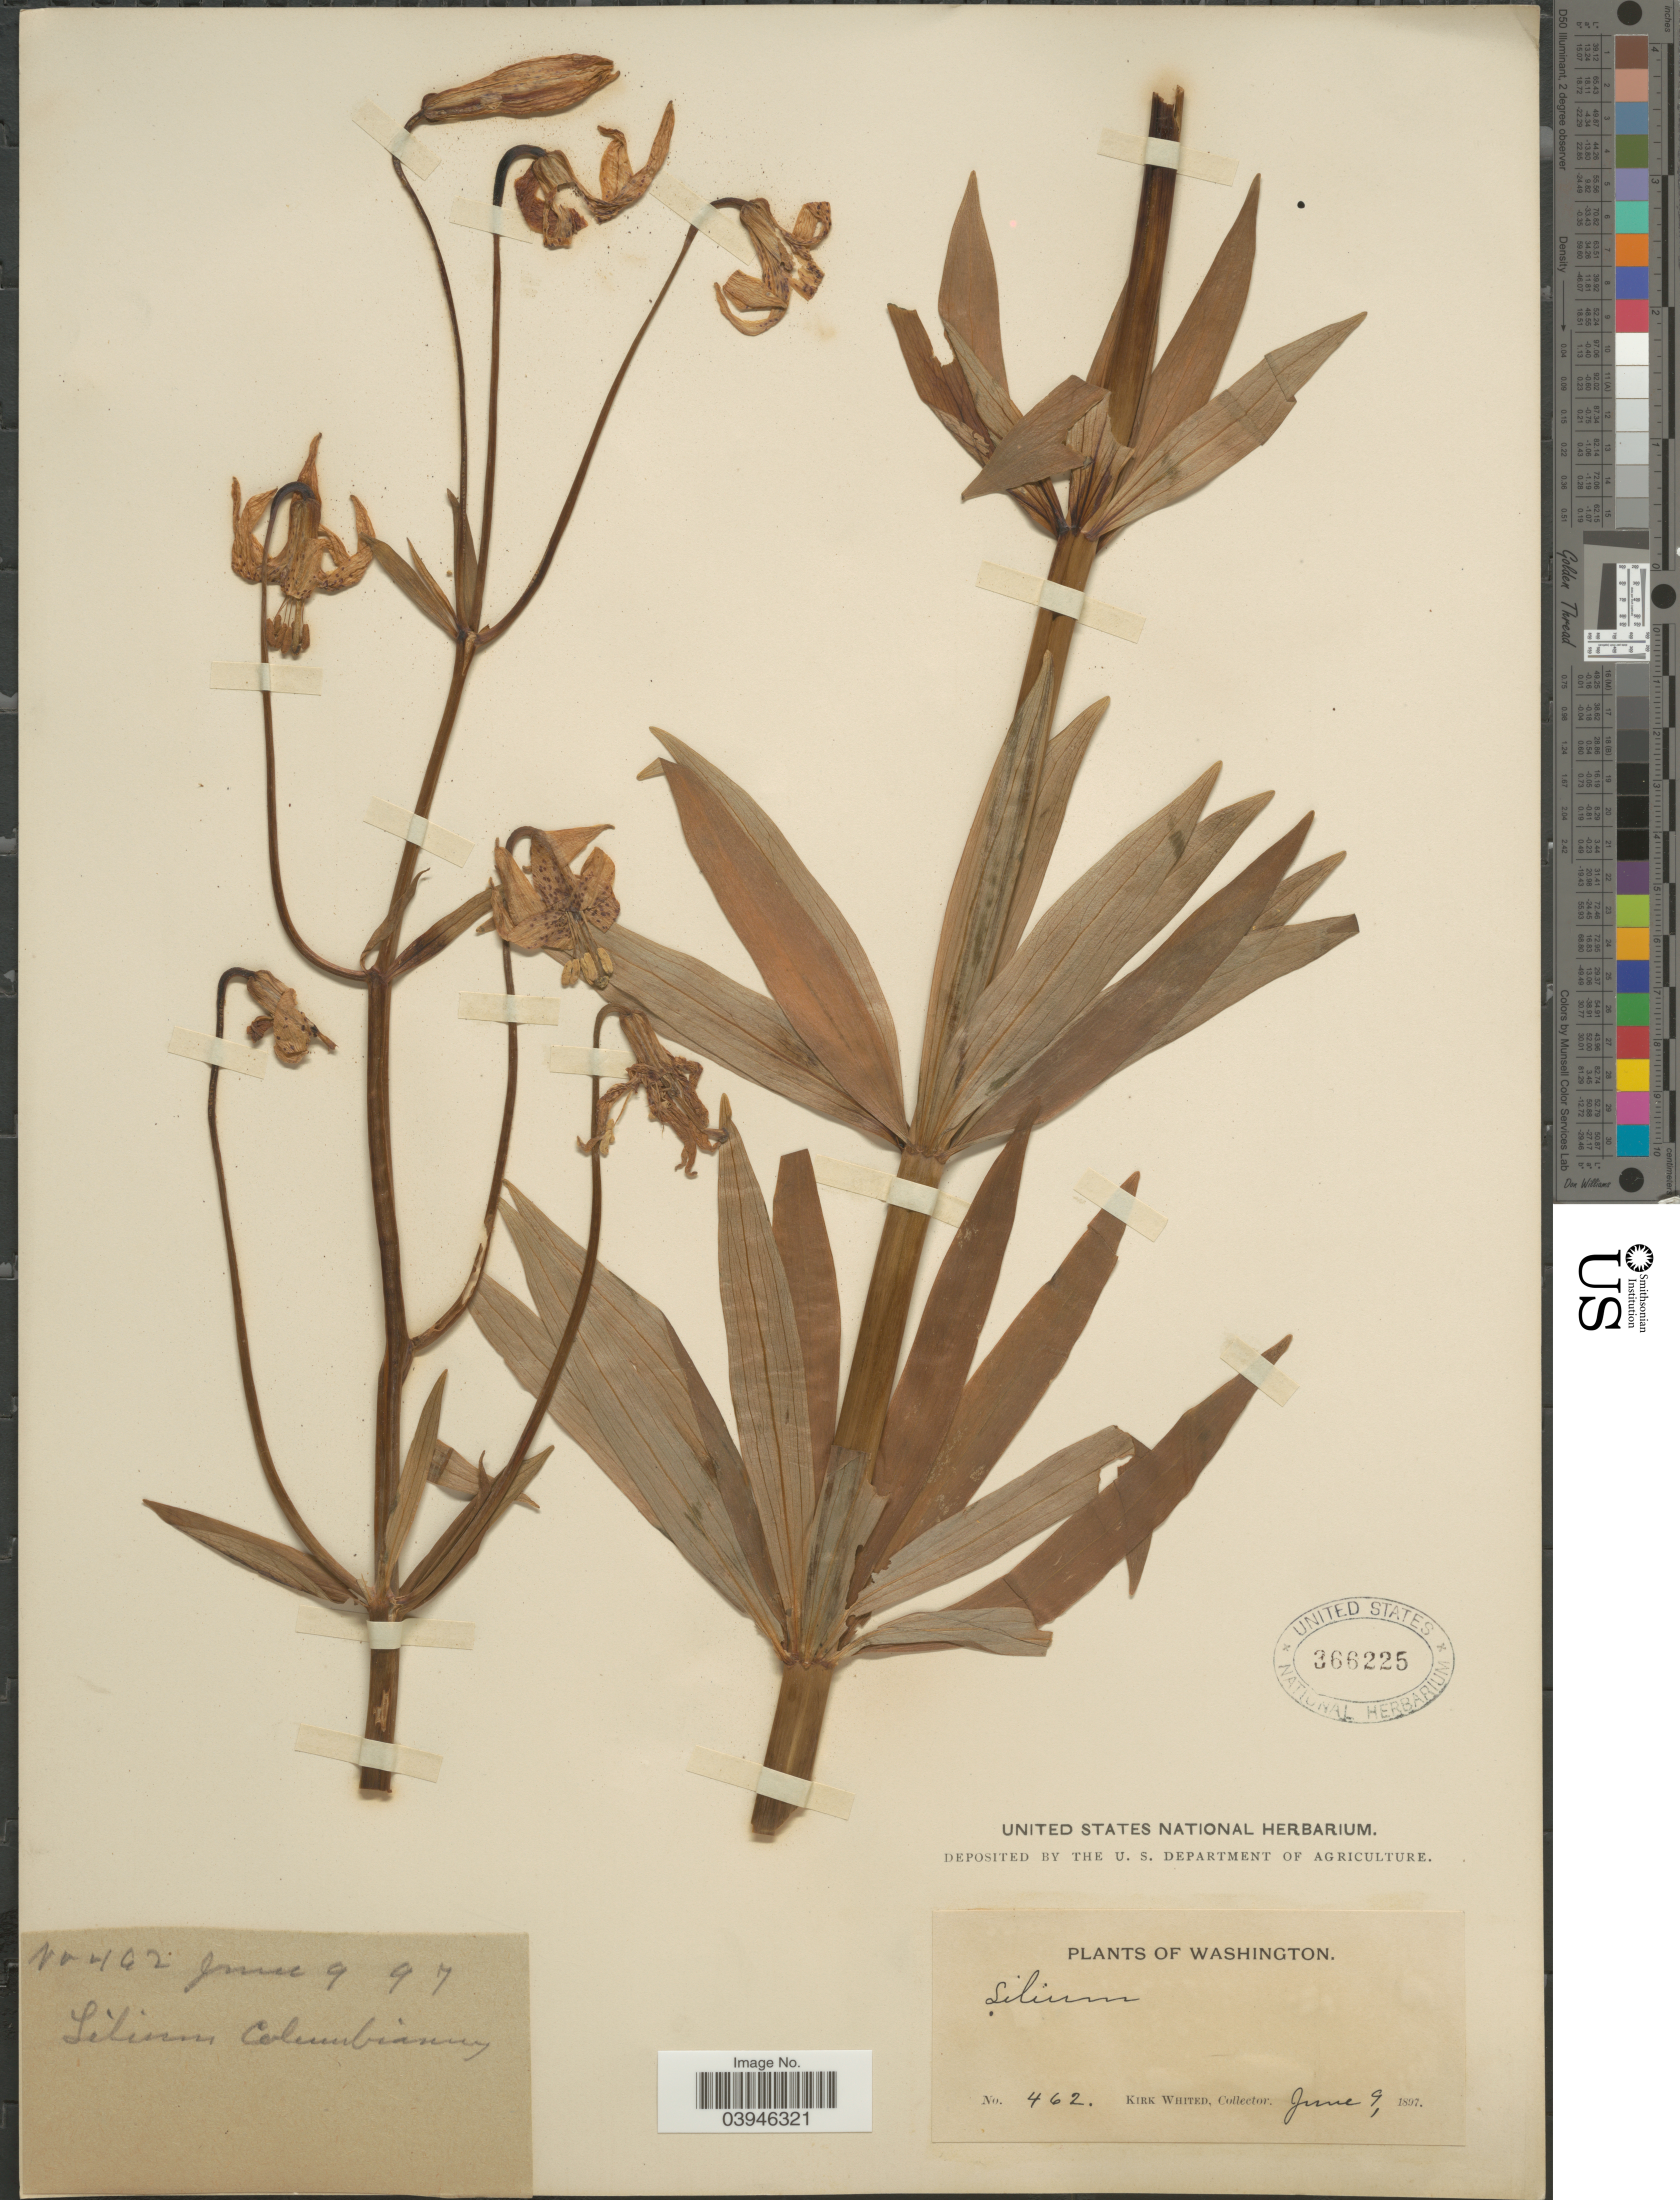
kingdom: Plantae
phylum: Tracheophyta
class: Liliopsida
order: Liliales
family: Liliaceae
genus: Lilium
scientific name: Lilium sp.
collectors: K. Whited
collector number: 462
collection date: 1897-06-09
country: United States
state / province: Washington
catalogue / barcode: US 366225